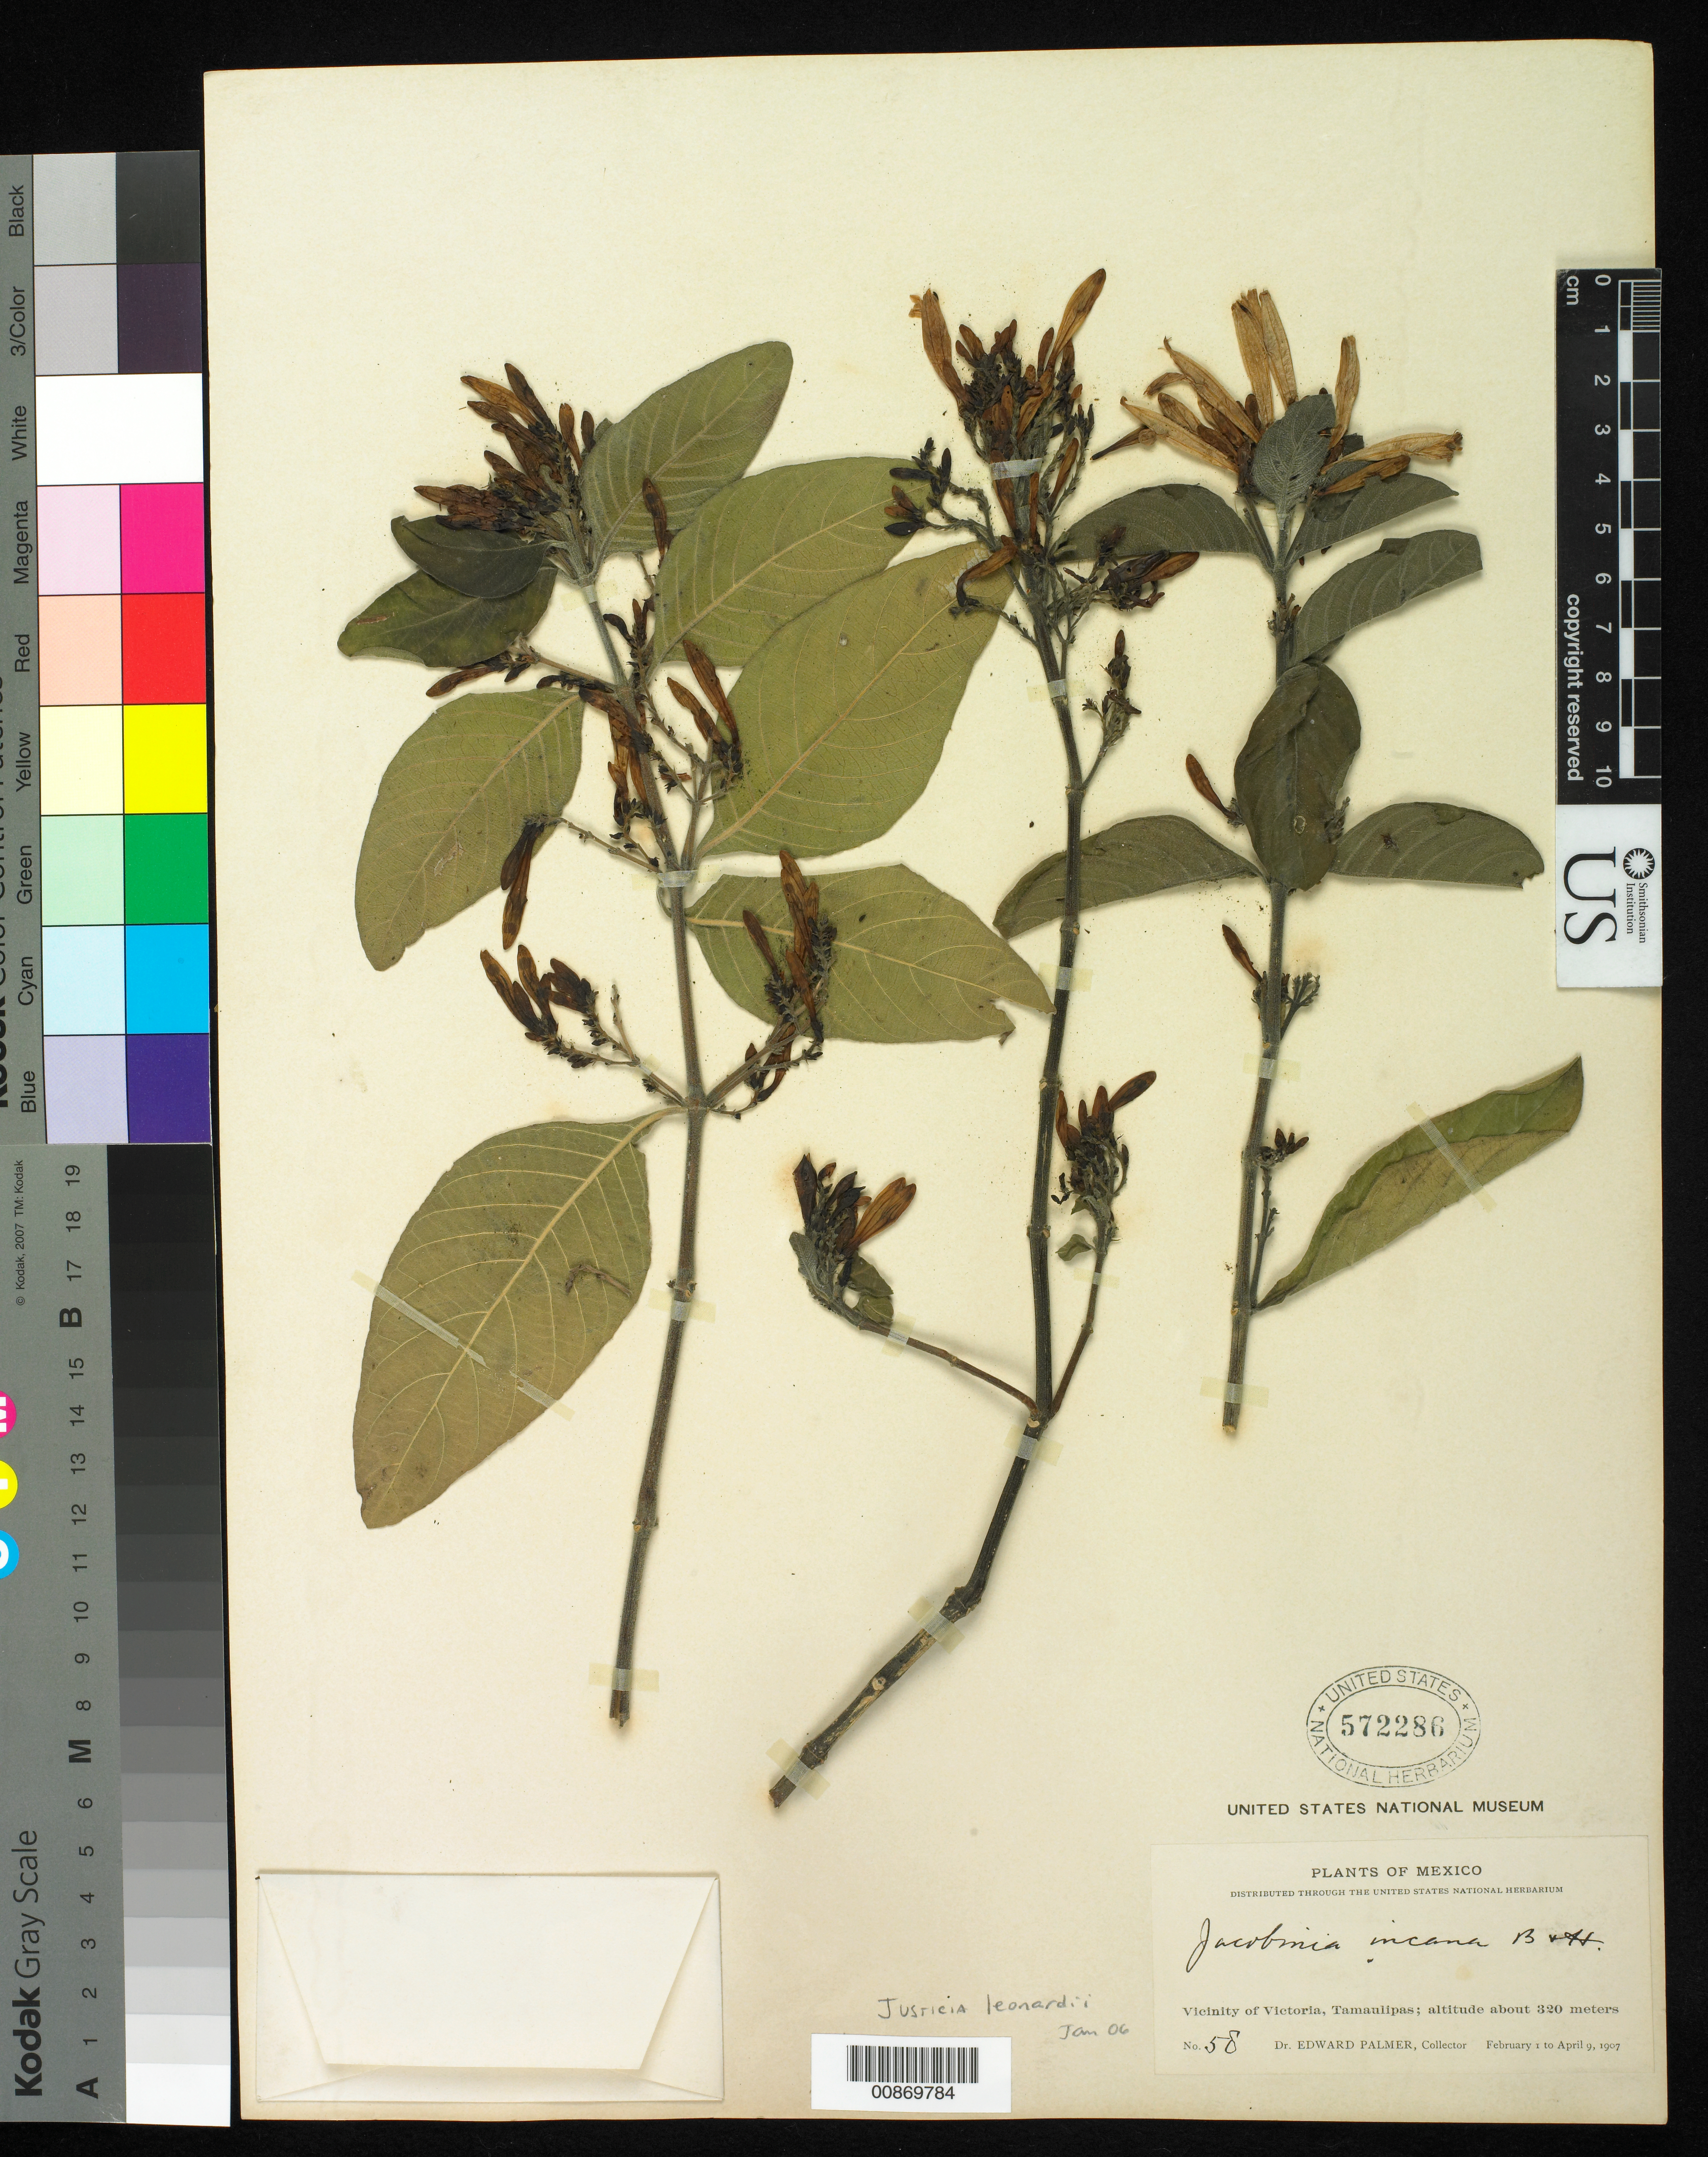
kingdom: Plantae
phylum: Tracheophyta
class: Magnoliopsida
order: Lamiales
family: Acanthaceae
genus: Justicia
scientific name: Justicia leonardii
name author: Wassh.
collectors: E. Palmer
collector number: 58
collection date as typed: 01 Feb 1907 to 09 Apr 1907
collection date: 1907-02-01/1907-04-09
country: Mexico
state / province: Tamaulipas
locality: Vicinity of Victoria.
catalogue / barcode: US 572286